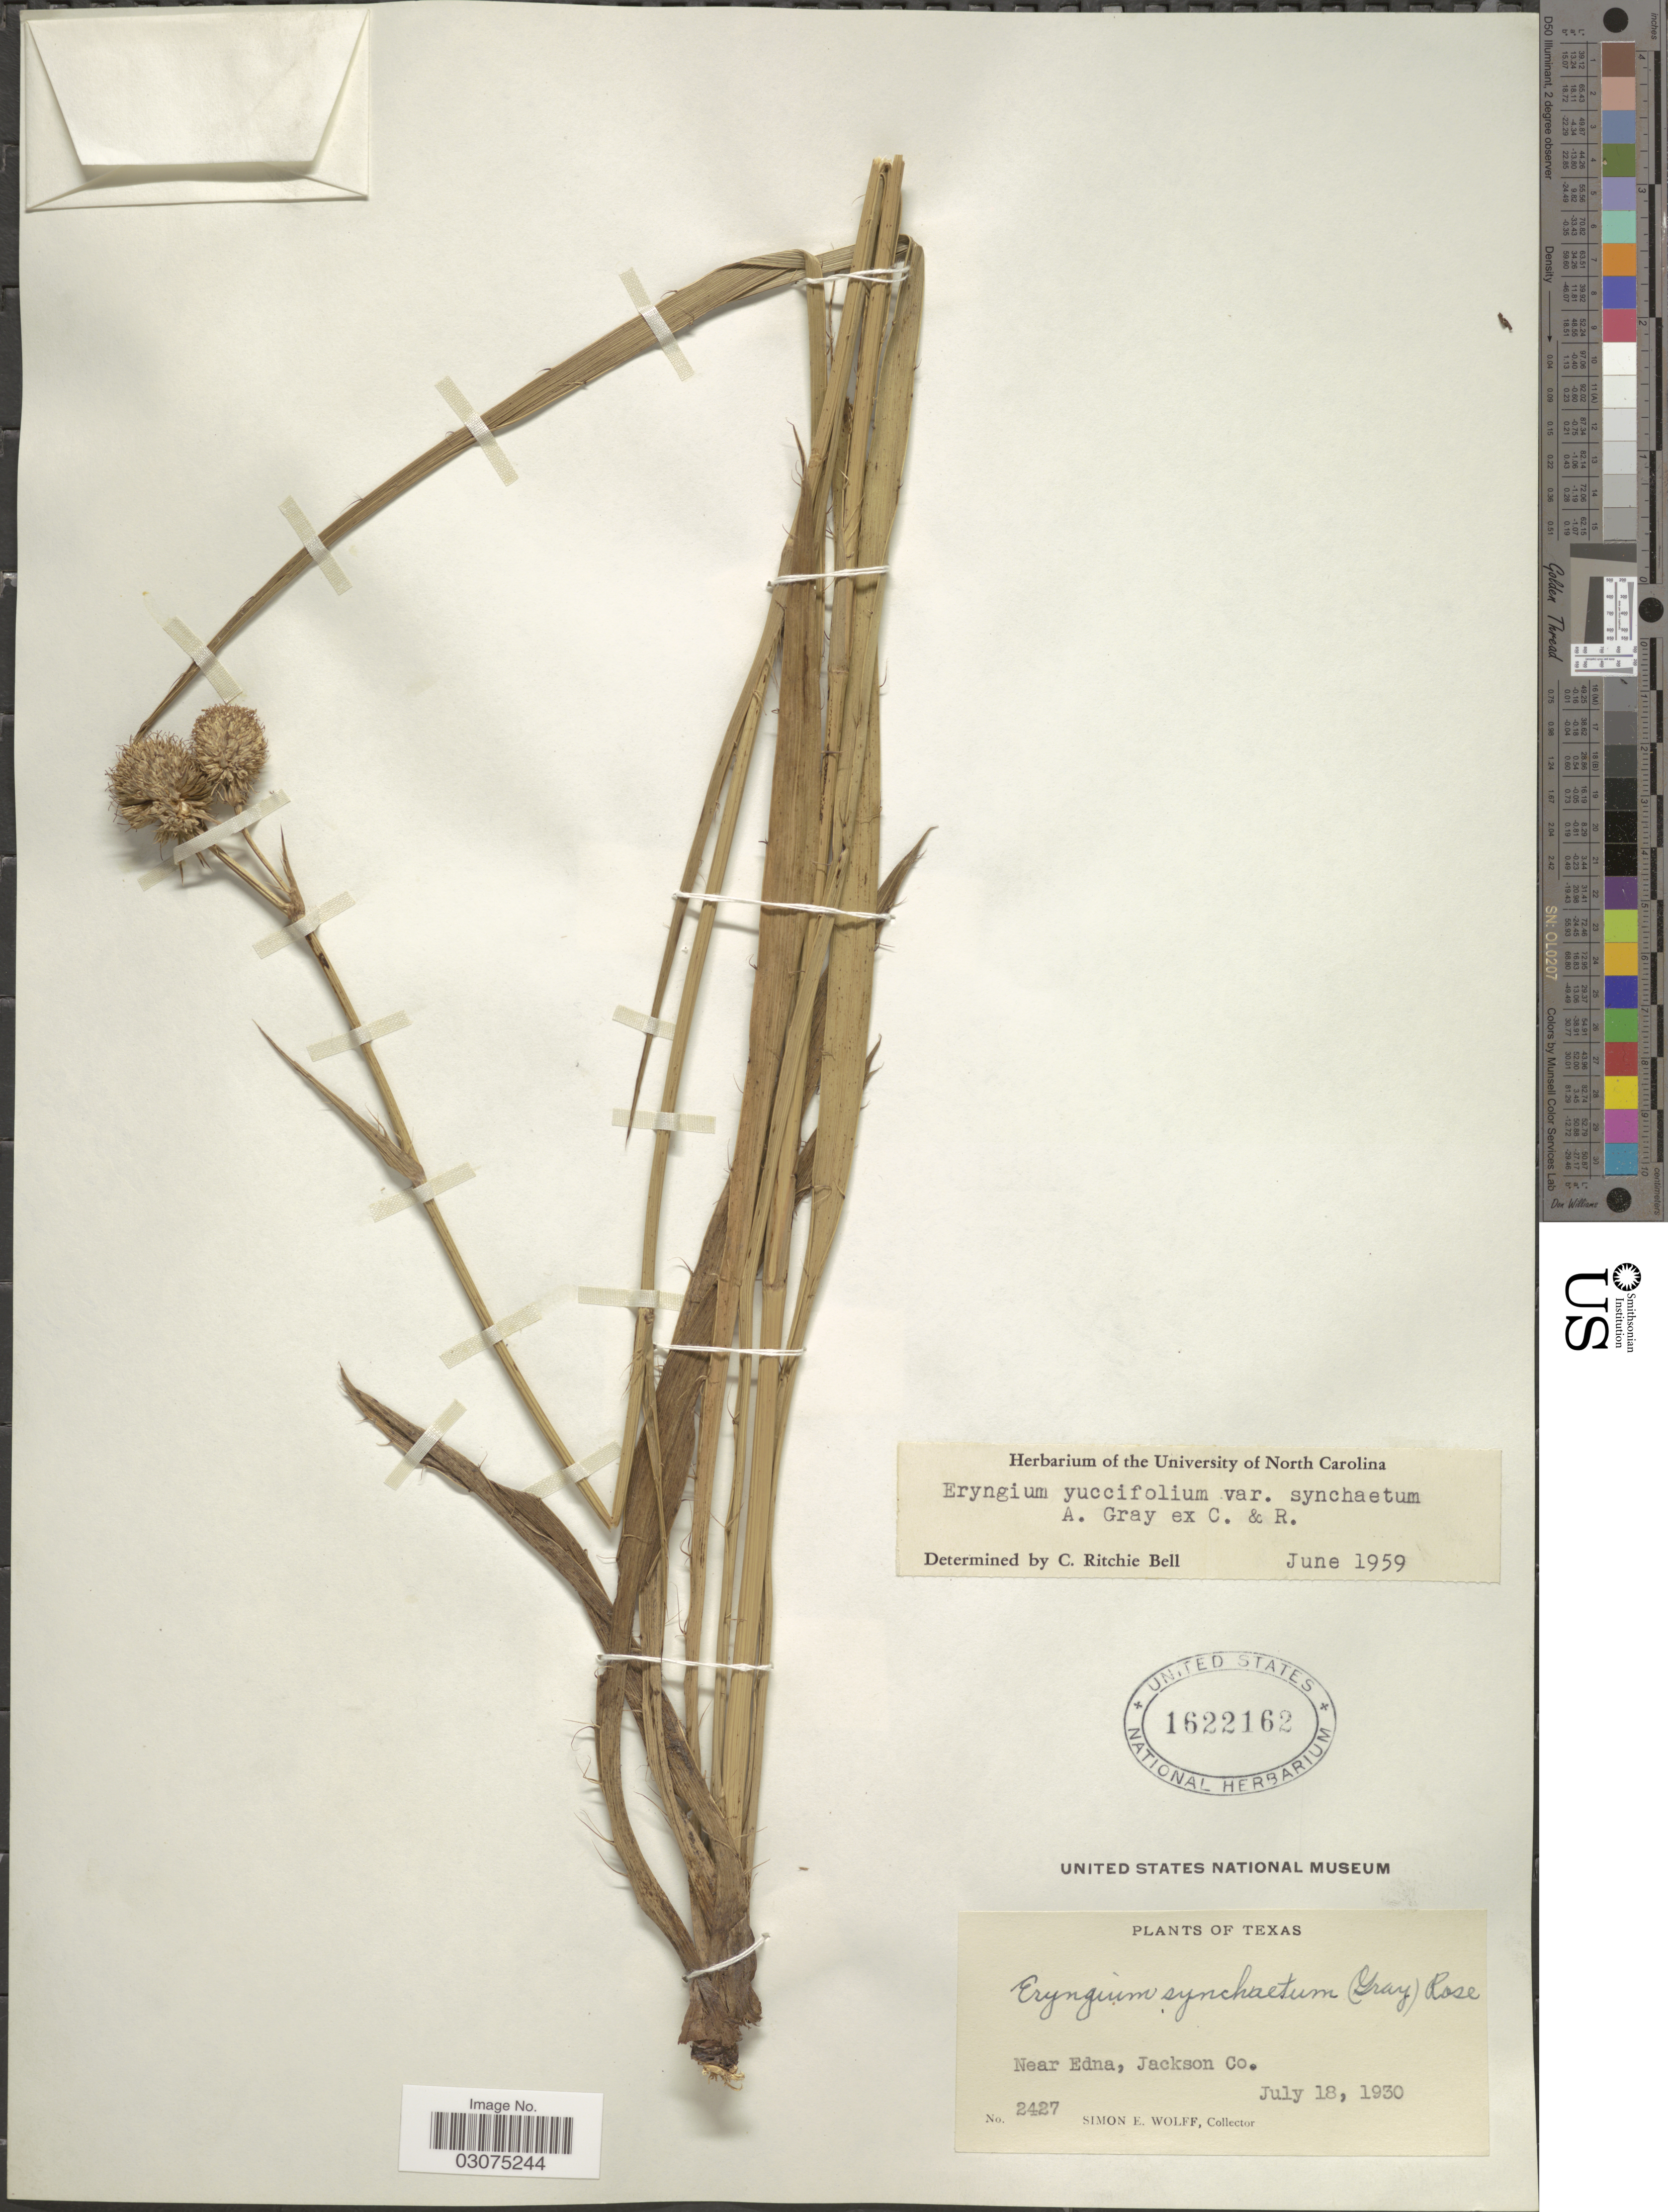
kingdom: Plantae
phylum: Tracheophyta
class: Magnoliopsida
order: Apiales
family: Apiaceae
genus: Eryngium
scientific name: Eryngium yuccifolium var. synchaetum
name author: A. Gray ex J.M. Coult. & Rose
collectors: S. E. Wolff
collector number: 2427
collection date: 1930-07-18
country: United States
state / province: Texas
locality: Near Edna, Jackson Co.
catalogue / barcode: US 1622162